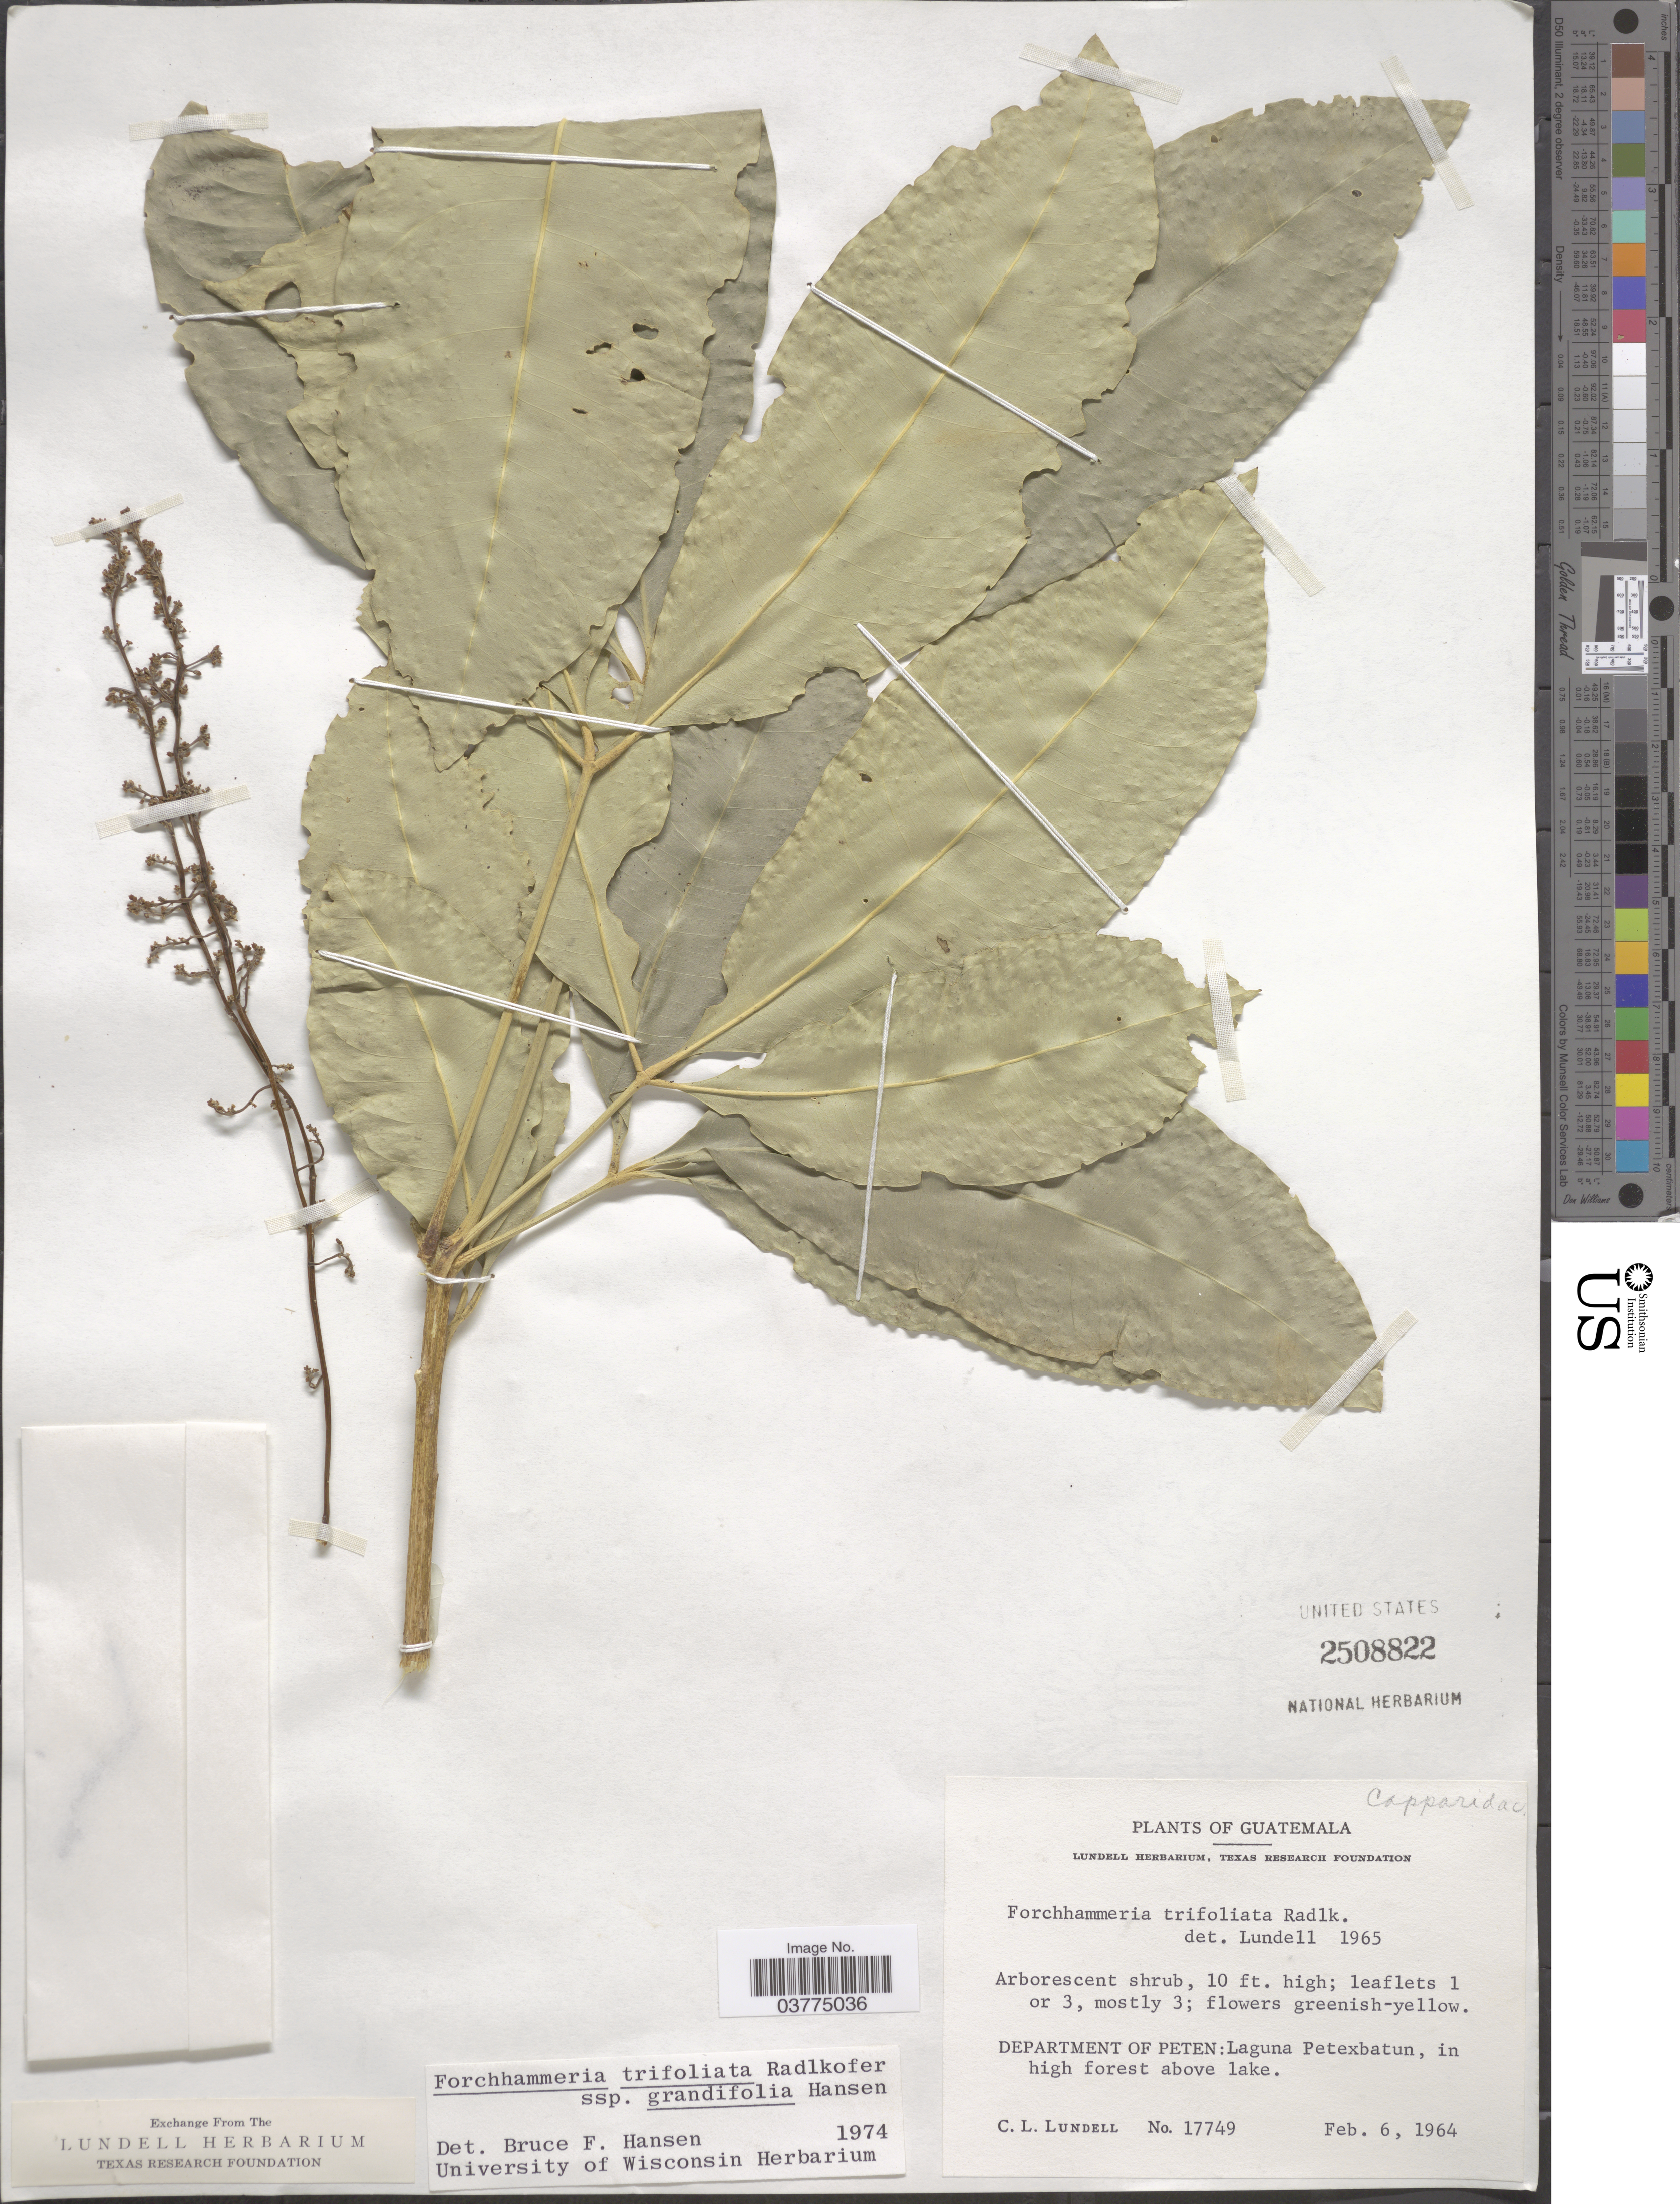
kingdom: Plantae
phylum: Tracheophyta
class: Magnoliopsida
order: Brassicales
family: Stixaceae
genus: Forchhammeria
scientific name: Forchhammeria trifoliata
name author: Radlk.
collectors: C. L. Lundell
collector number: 17749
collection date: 1964-02-06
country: Guatemala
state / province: El Peten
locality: Department of Peten: Laguna Petexbatum, in high forest above lake.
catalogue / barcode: US 2508822